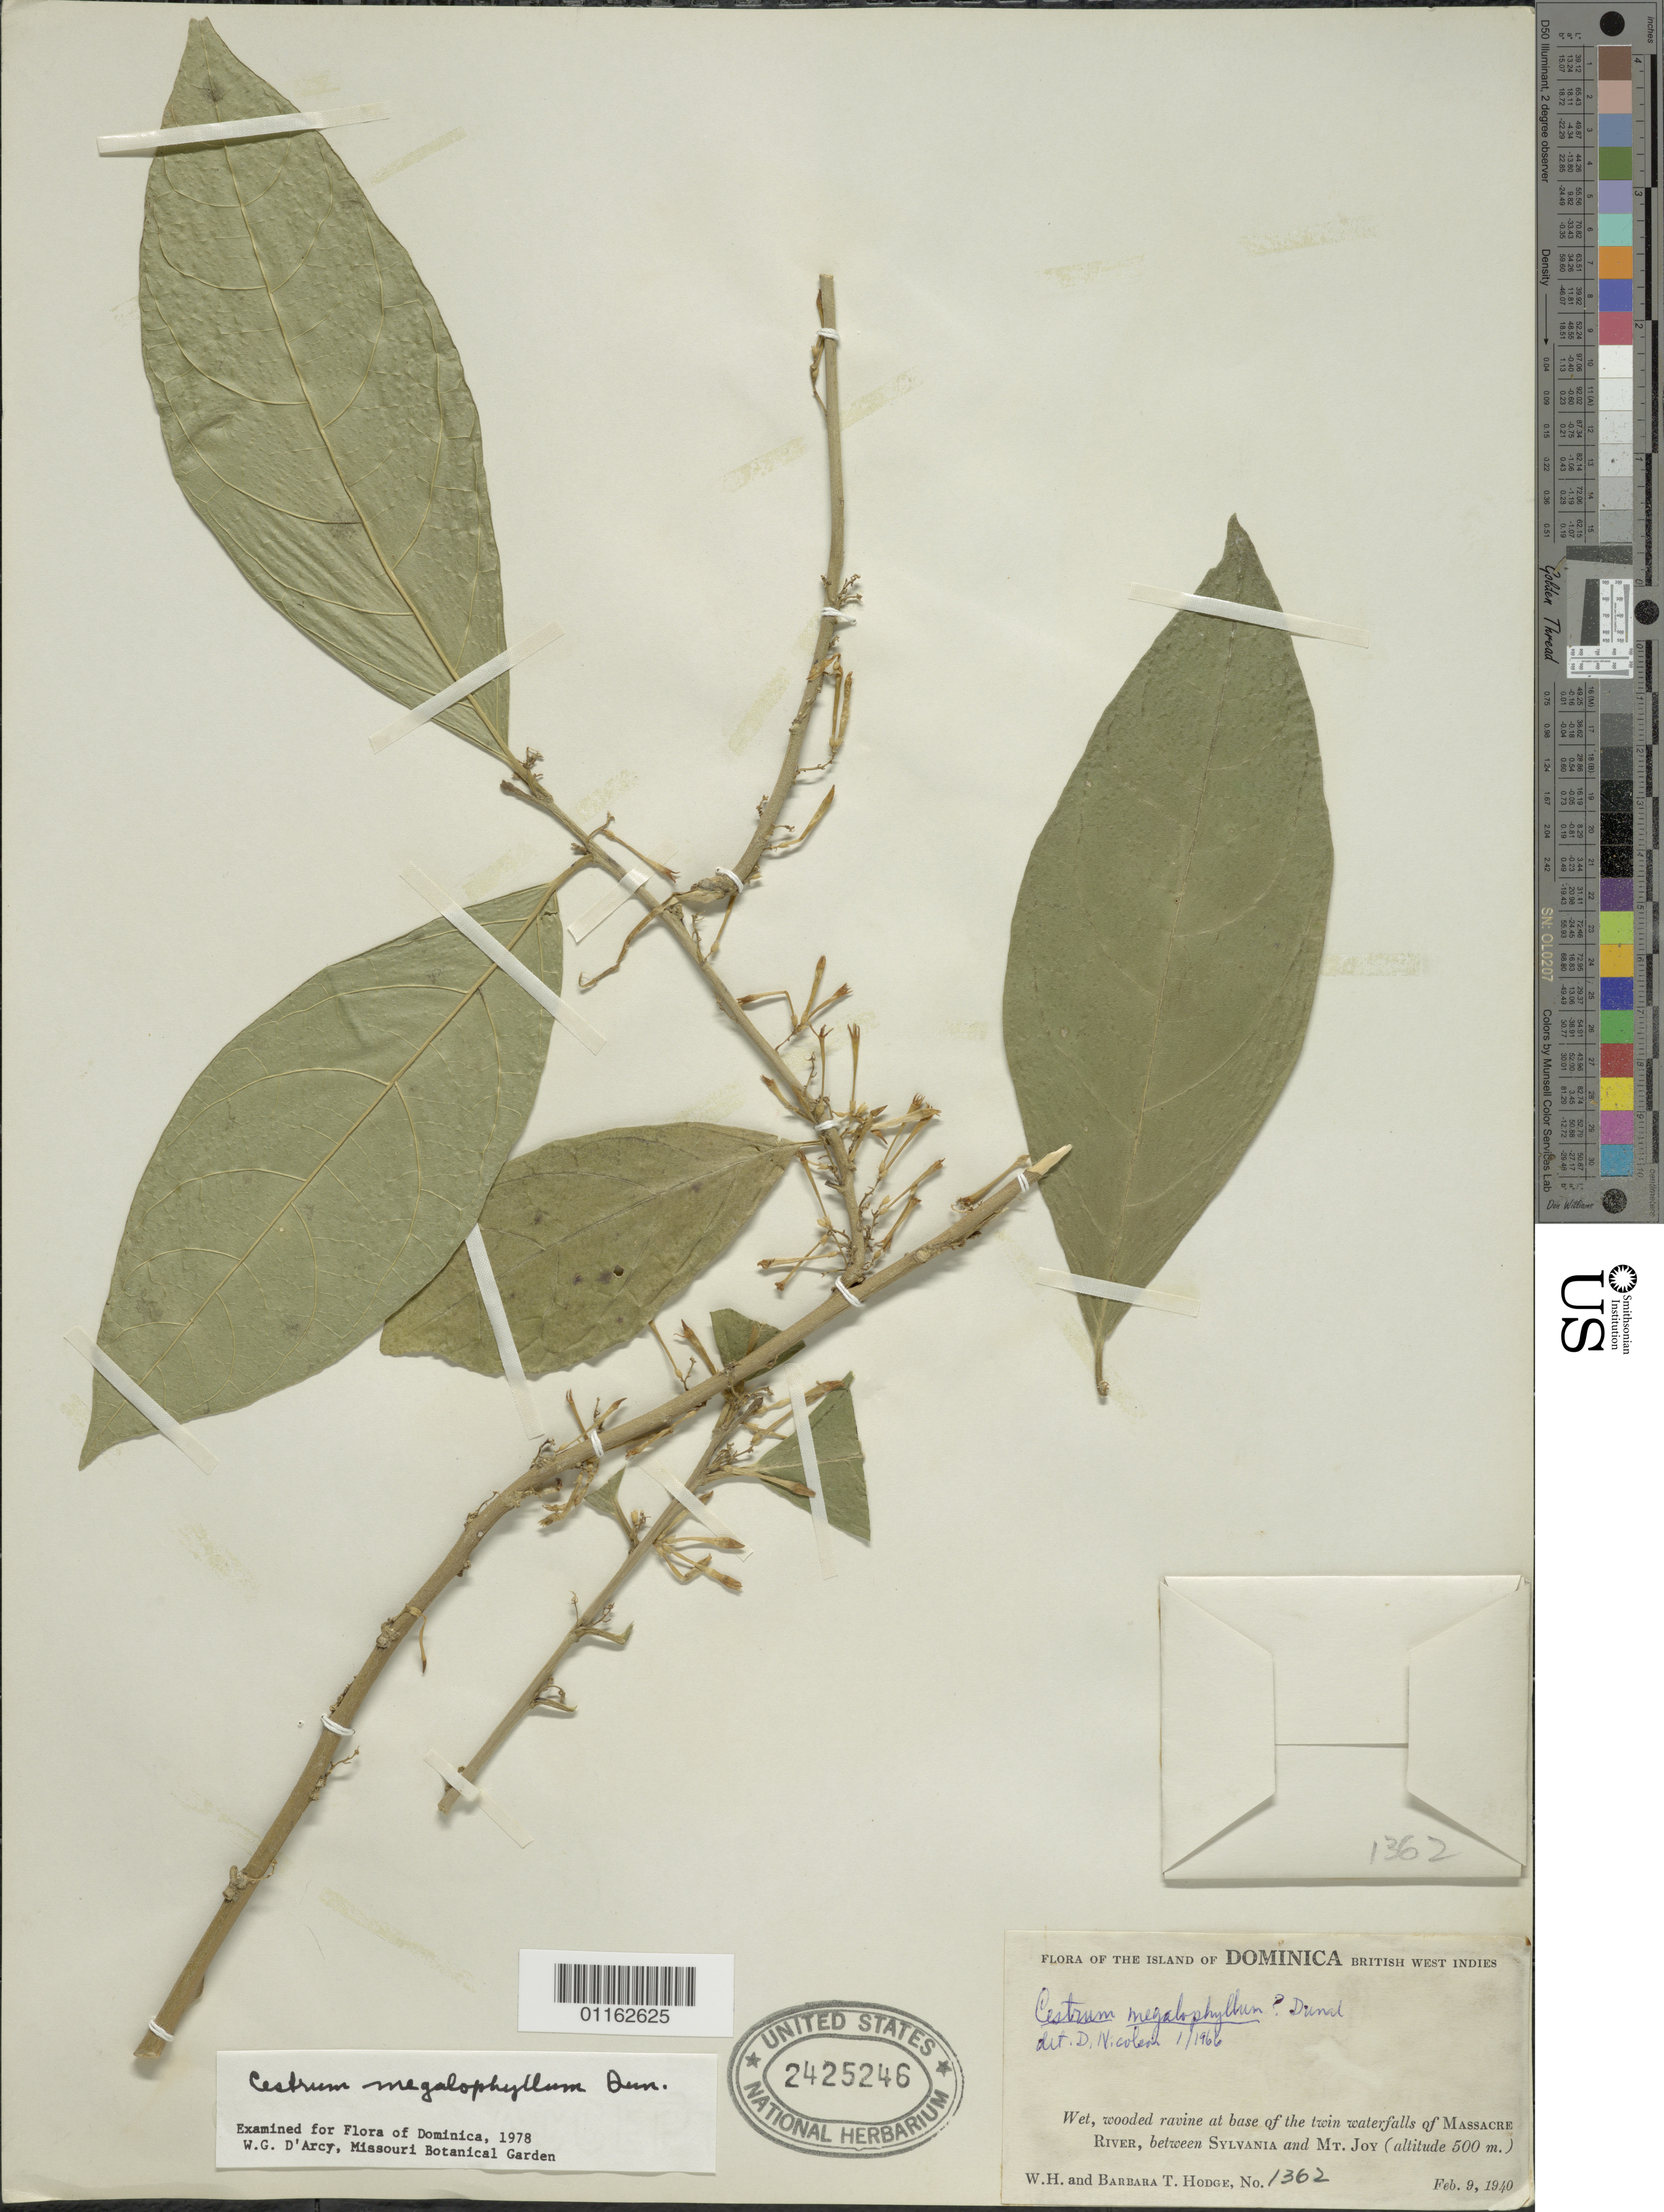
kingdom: Plantae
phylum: Tracheophyta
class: Magnoliopsida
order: Solanales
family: Solanaceae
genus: Cestrum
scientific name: Cestrum megalophyllum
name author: Dunal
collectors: W. Hodge & B. Hodge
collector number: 1362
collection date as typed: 09 Feb 1940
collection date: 1940-02-09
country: Dominica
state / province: St. Paul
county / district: Sylvania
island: Dominica I.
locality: Wet, wooded ravine at the bas of the twin waterfalls of Massacre River, between sylvania and Mt. Joy.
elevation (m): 152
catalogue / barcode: US 2425246